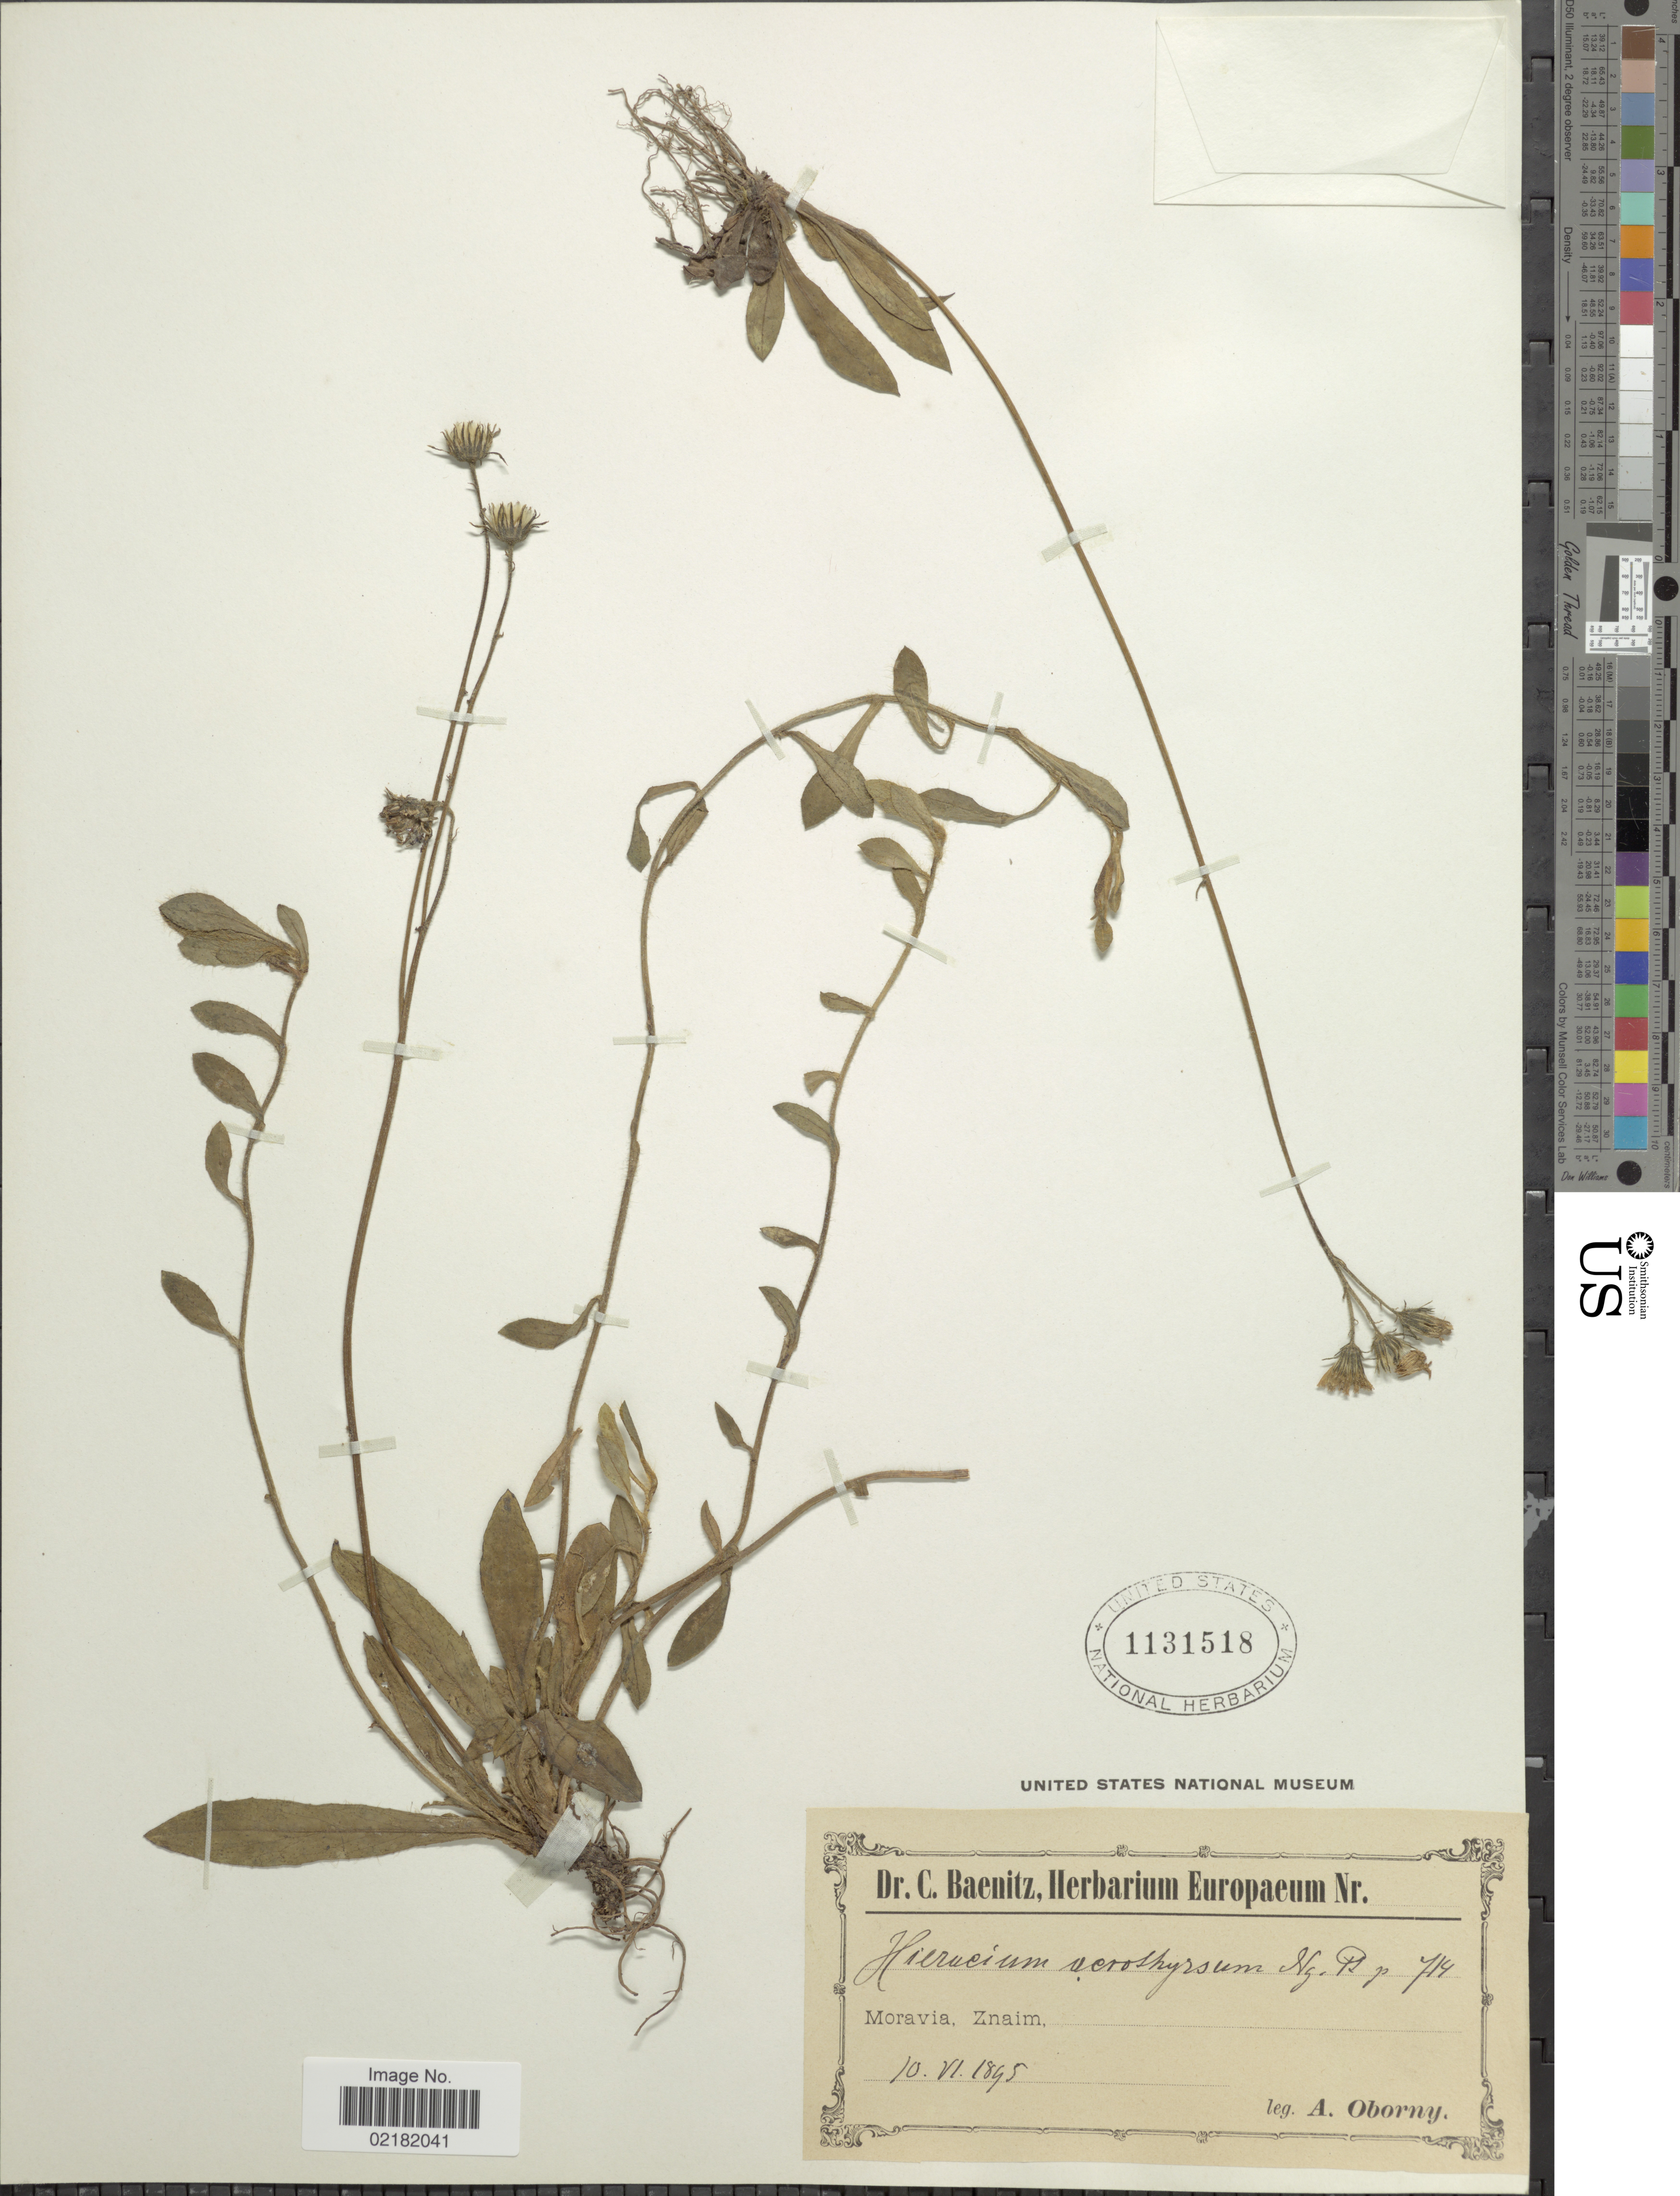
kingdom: Plantae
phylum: Tracheophyta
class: Magnoliopsida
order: Asterales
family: Asteraceae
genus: Pilosella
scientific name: Pilosella melinomelas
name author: (Peter) Holub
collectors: A. Oborny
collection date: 1895-06-10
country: Czechia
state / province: Moravian-Silesian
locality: Moravia, Znaim.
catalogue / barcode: US 1131518